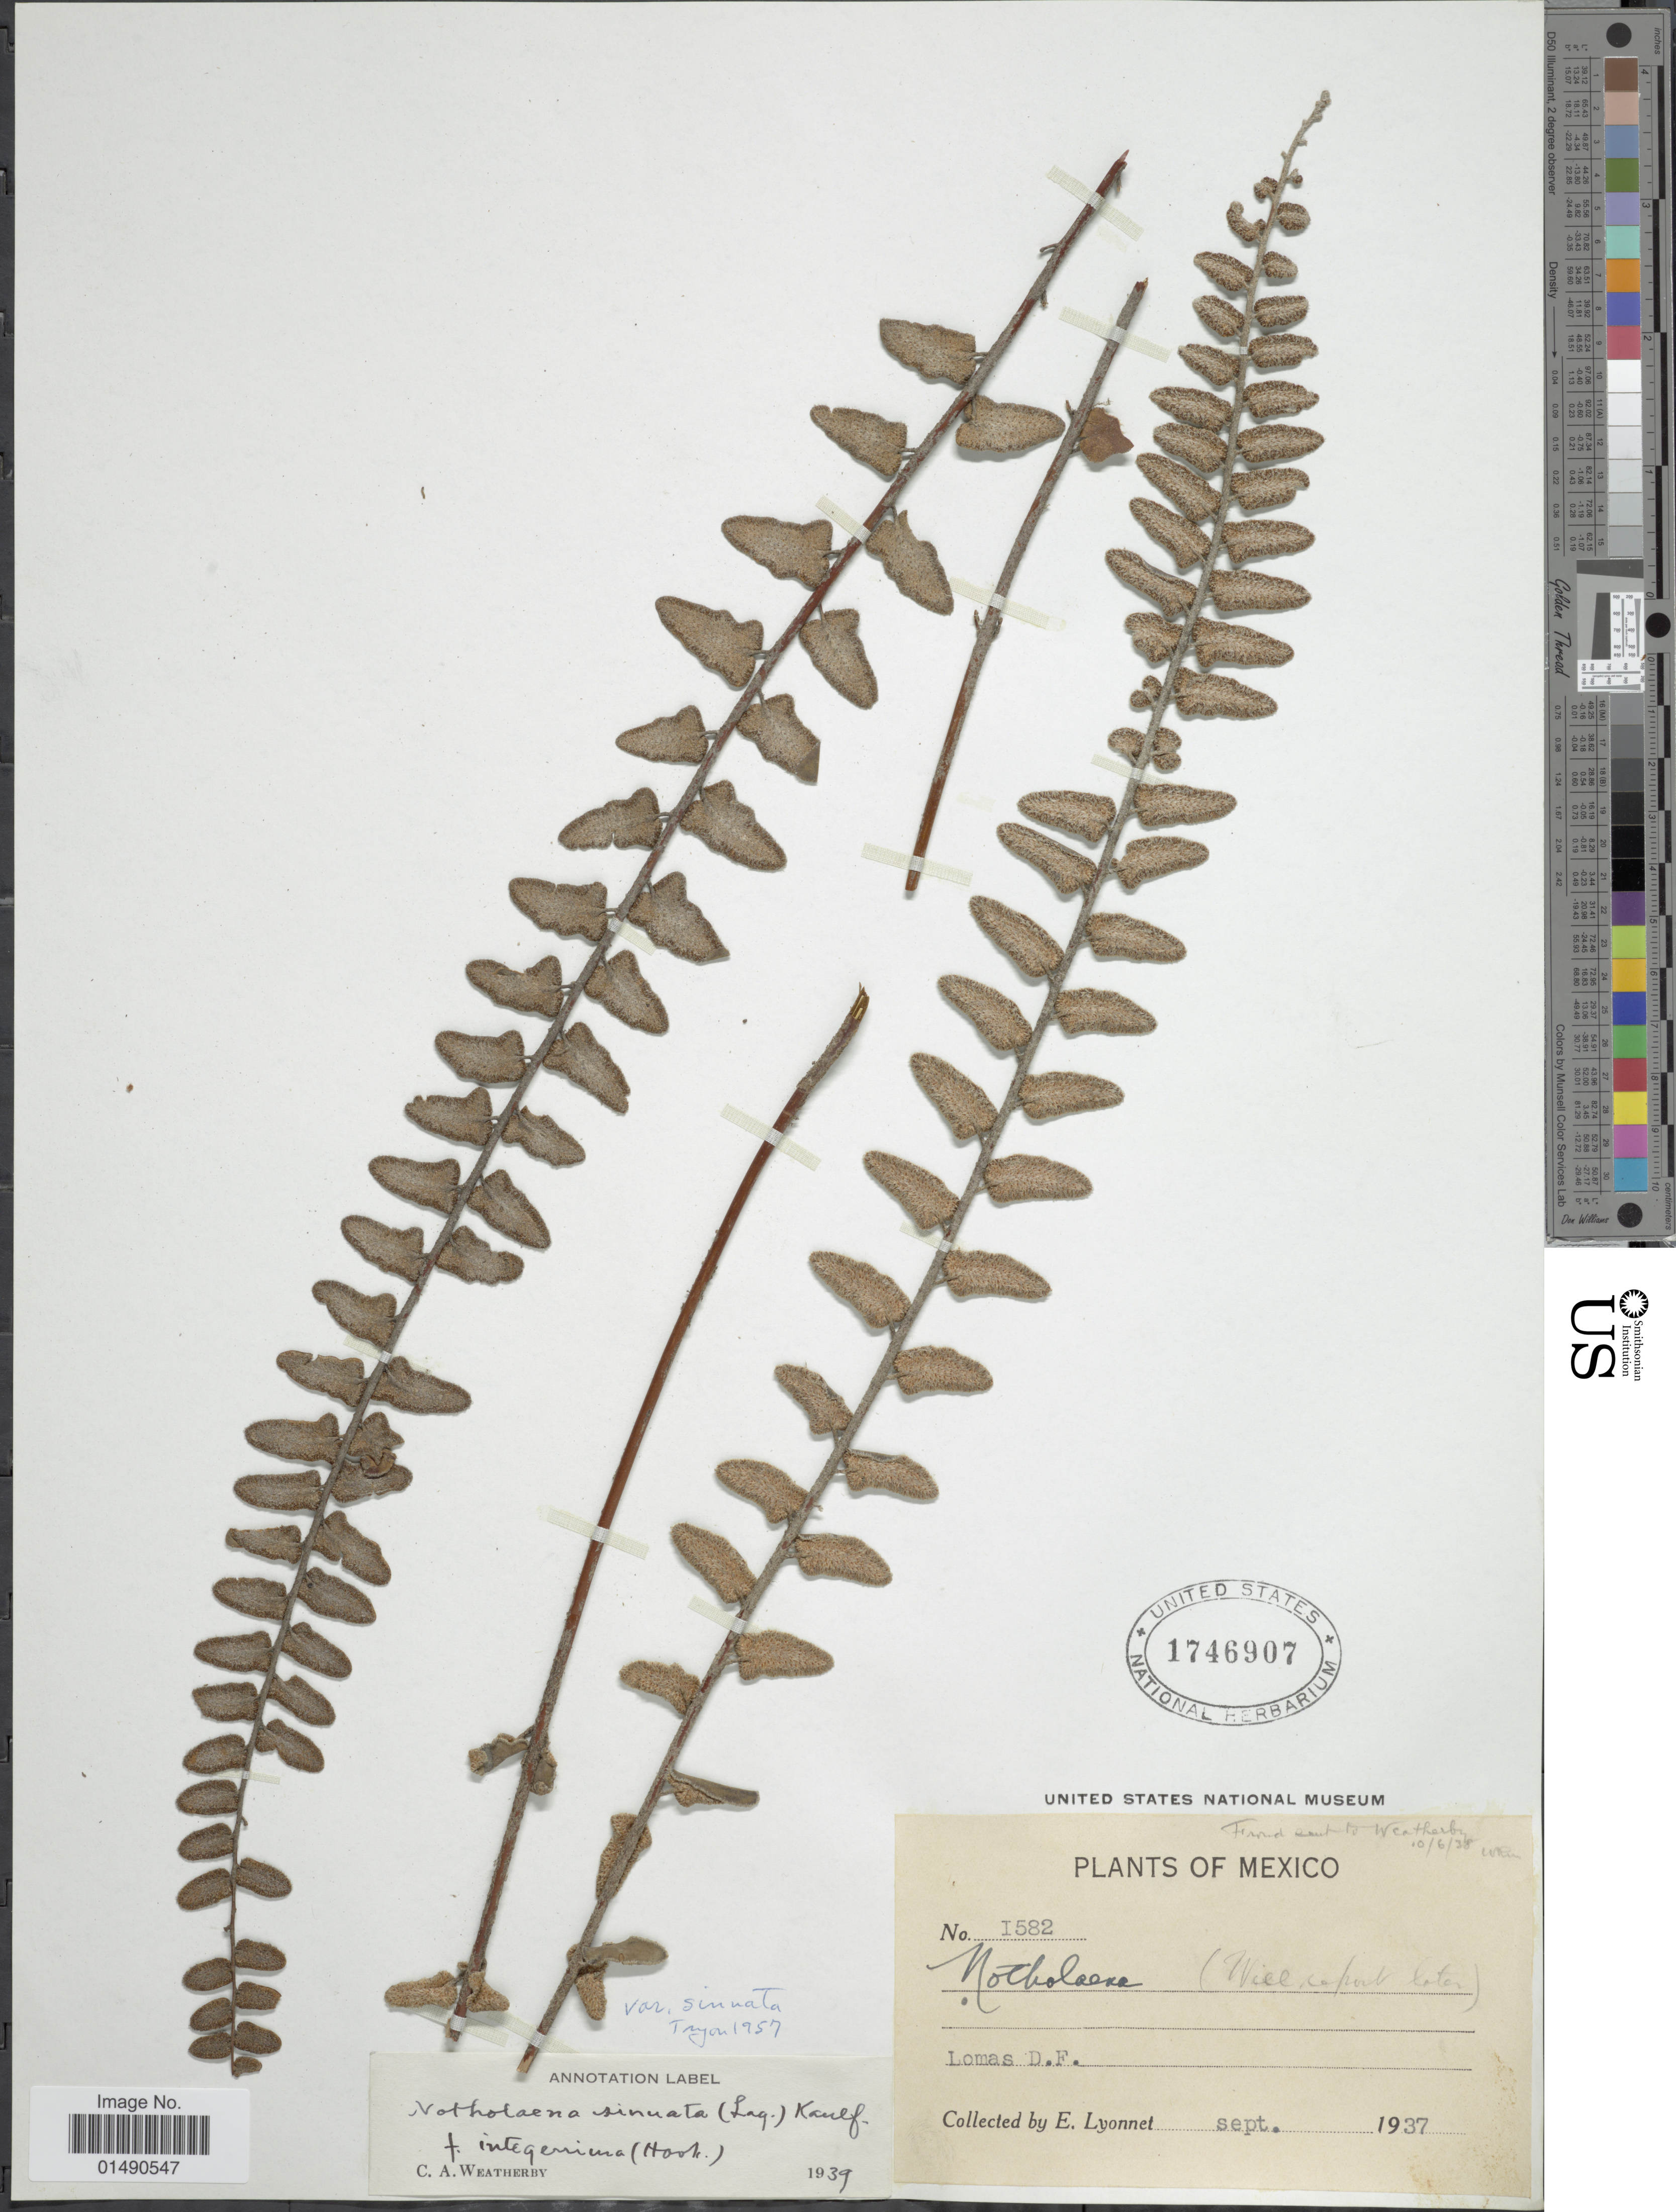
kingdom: Plantae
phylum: Tracheophyta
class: Polypodiopsida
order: Polypodiales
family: Pteridaceae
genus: Astrolepis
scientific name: Astrolepis crassifolia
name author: (Houlston & T. Moore) D.M. Benham & Windham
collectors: E. Lyonnet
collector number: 1582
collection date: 1937-09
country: Mexico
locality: Lomas D. F.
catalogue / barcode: US 1746907